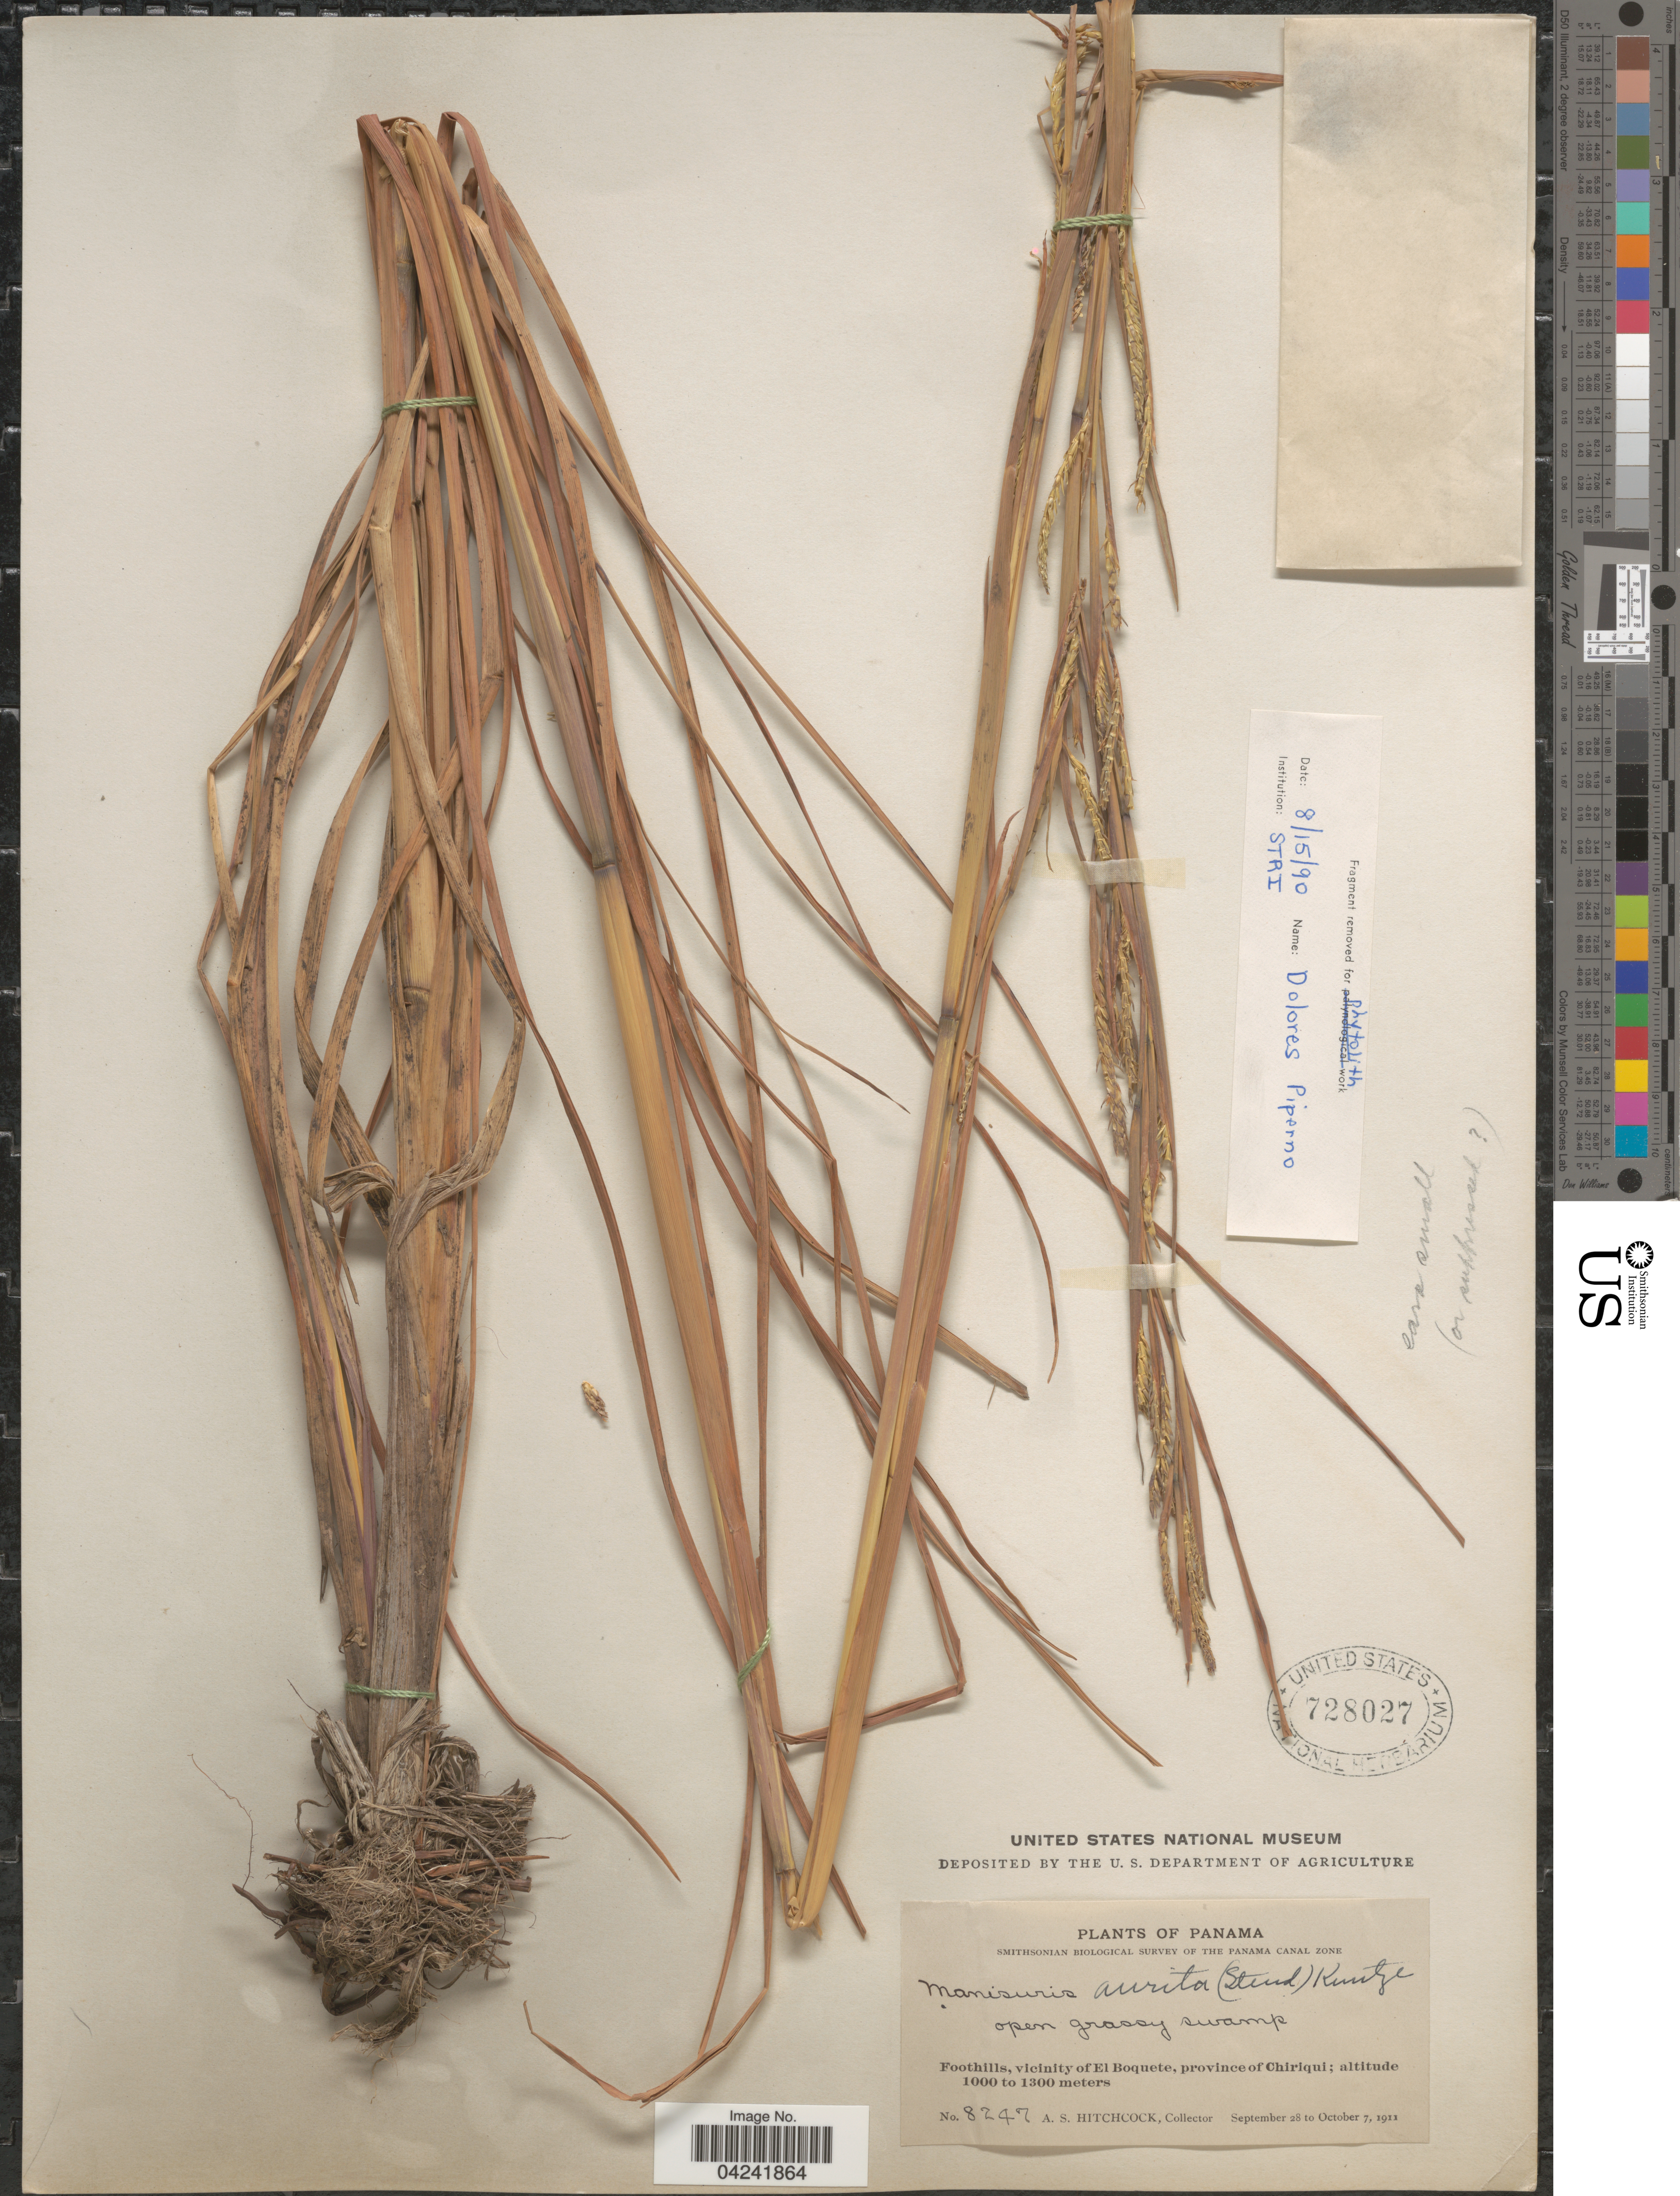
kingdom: Plantae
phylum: Tracheophyta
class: Liliopsida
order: Poales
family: Poaceae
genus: Mnesithea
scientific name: Mnesithea aurita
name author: (Steud.) de Koning & Sosef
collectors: A. S. Hitchcock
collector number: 8247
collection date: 1911-09-28/1911-10-07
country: Panama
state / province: Chiriqui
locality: Smithsonian Biological Survey of the Panama Canal Zone. Open grassy swamp. Foothills, vicinity of El Boquete.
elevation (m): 1000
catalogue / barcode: US 728027